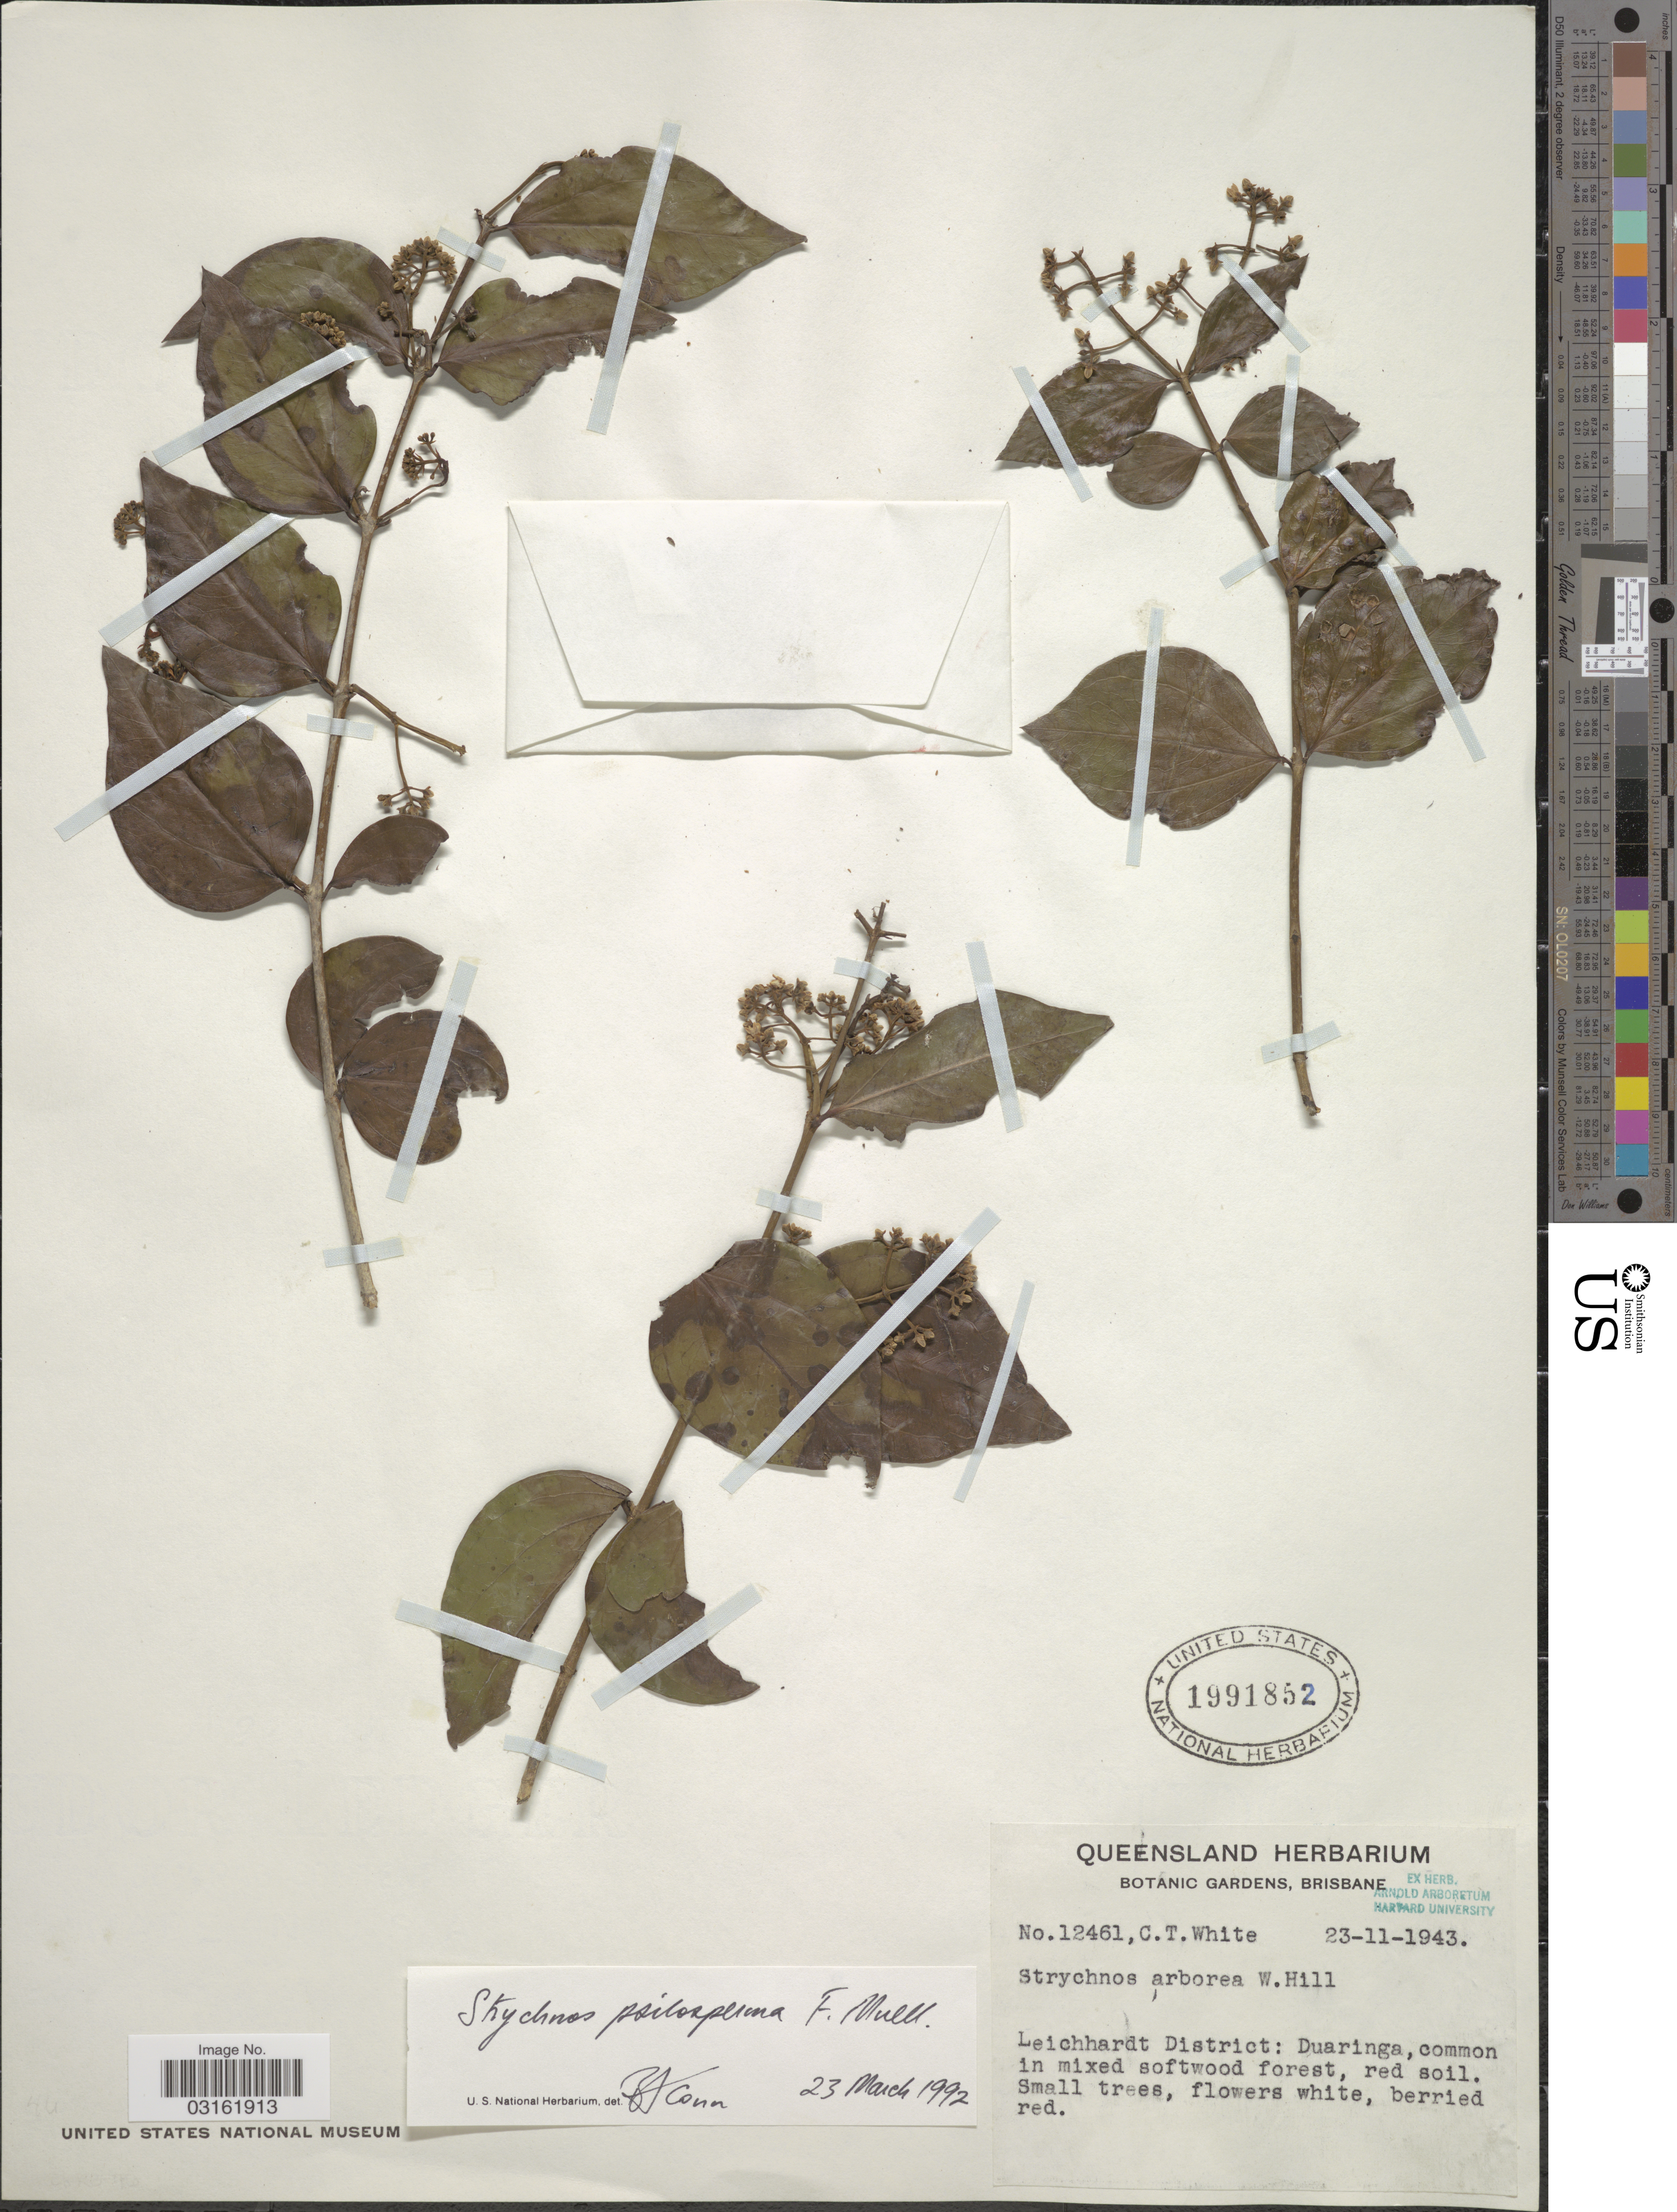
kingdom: Plantae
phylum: Tracheophyta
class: Magnoliopsida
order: Gentianales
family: Loganiaceae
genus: Strychnos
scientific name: Strychnos psilosperma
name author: F. Muell.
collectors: C. T. White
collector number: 12461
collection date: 1943-11-23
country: Australia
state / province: Queensland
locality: Leichhardt District: Duaringa.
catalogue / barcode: US 1991852